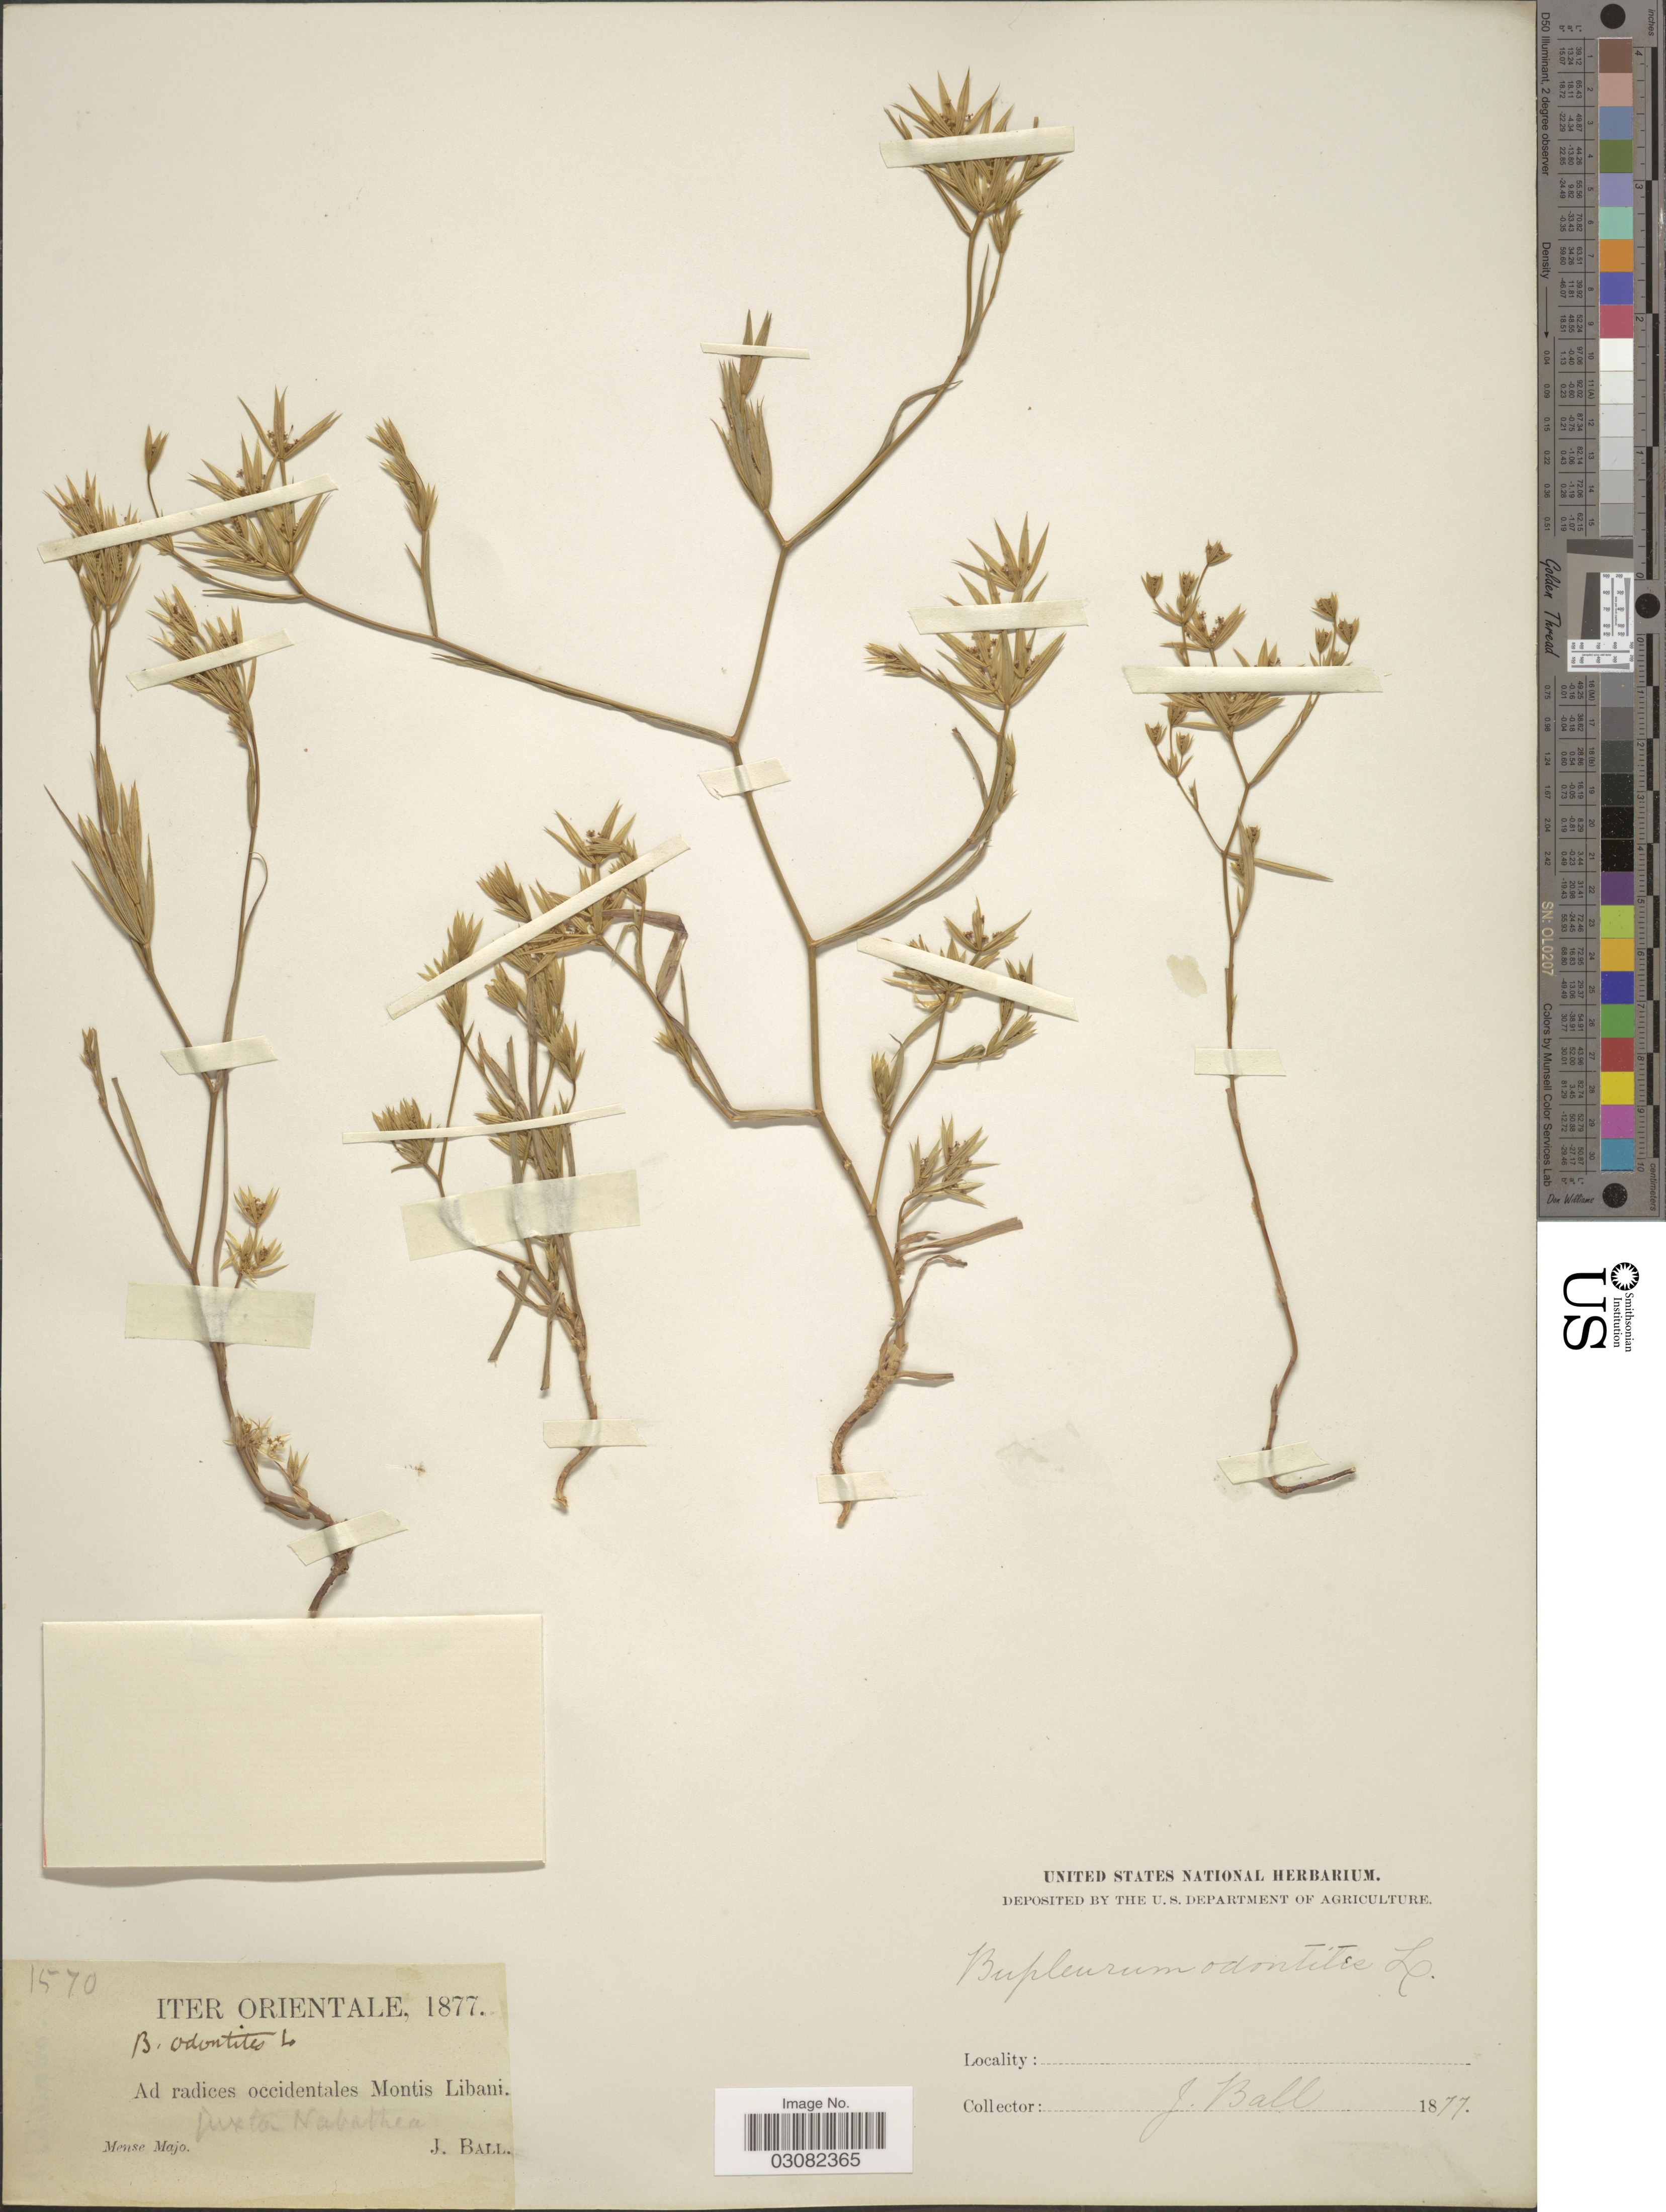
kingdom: Plantae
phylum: Tracheophyta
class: Magnoliopsida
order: Apiales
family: Apiaceae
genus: Bupleurum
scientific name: Bupleurum odontites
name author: L.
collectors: J. Ball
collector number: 1570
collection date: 1877-05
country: Lebanon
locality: Orientale. Ad radices occidentalis Montis Libani.